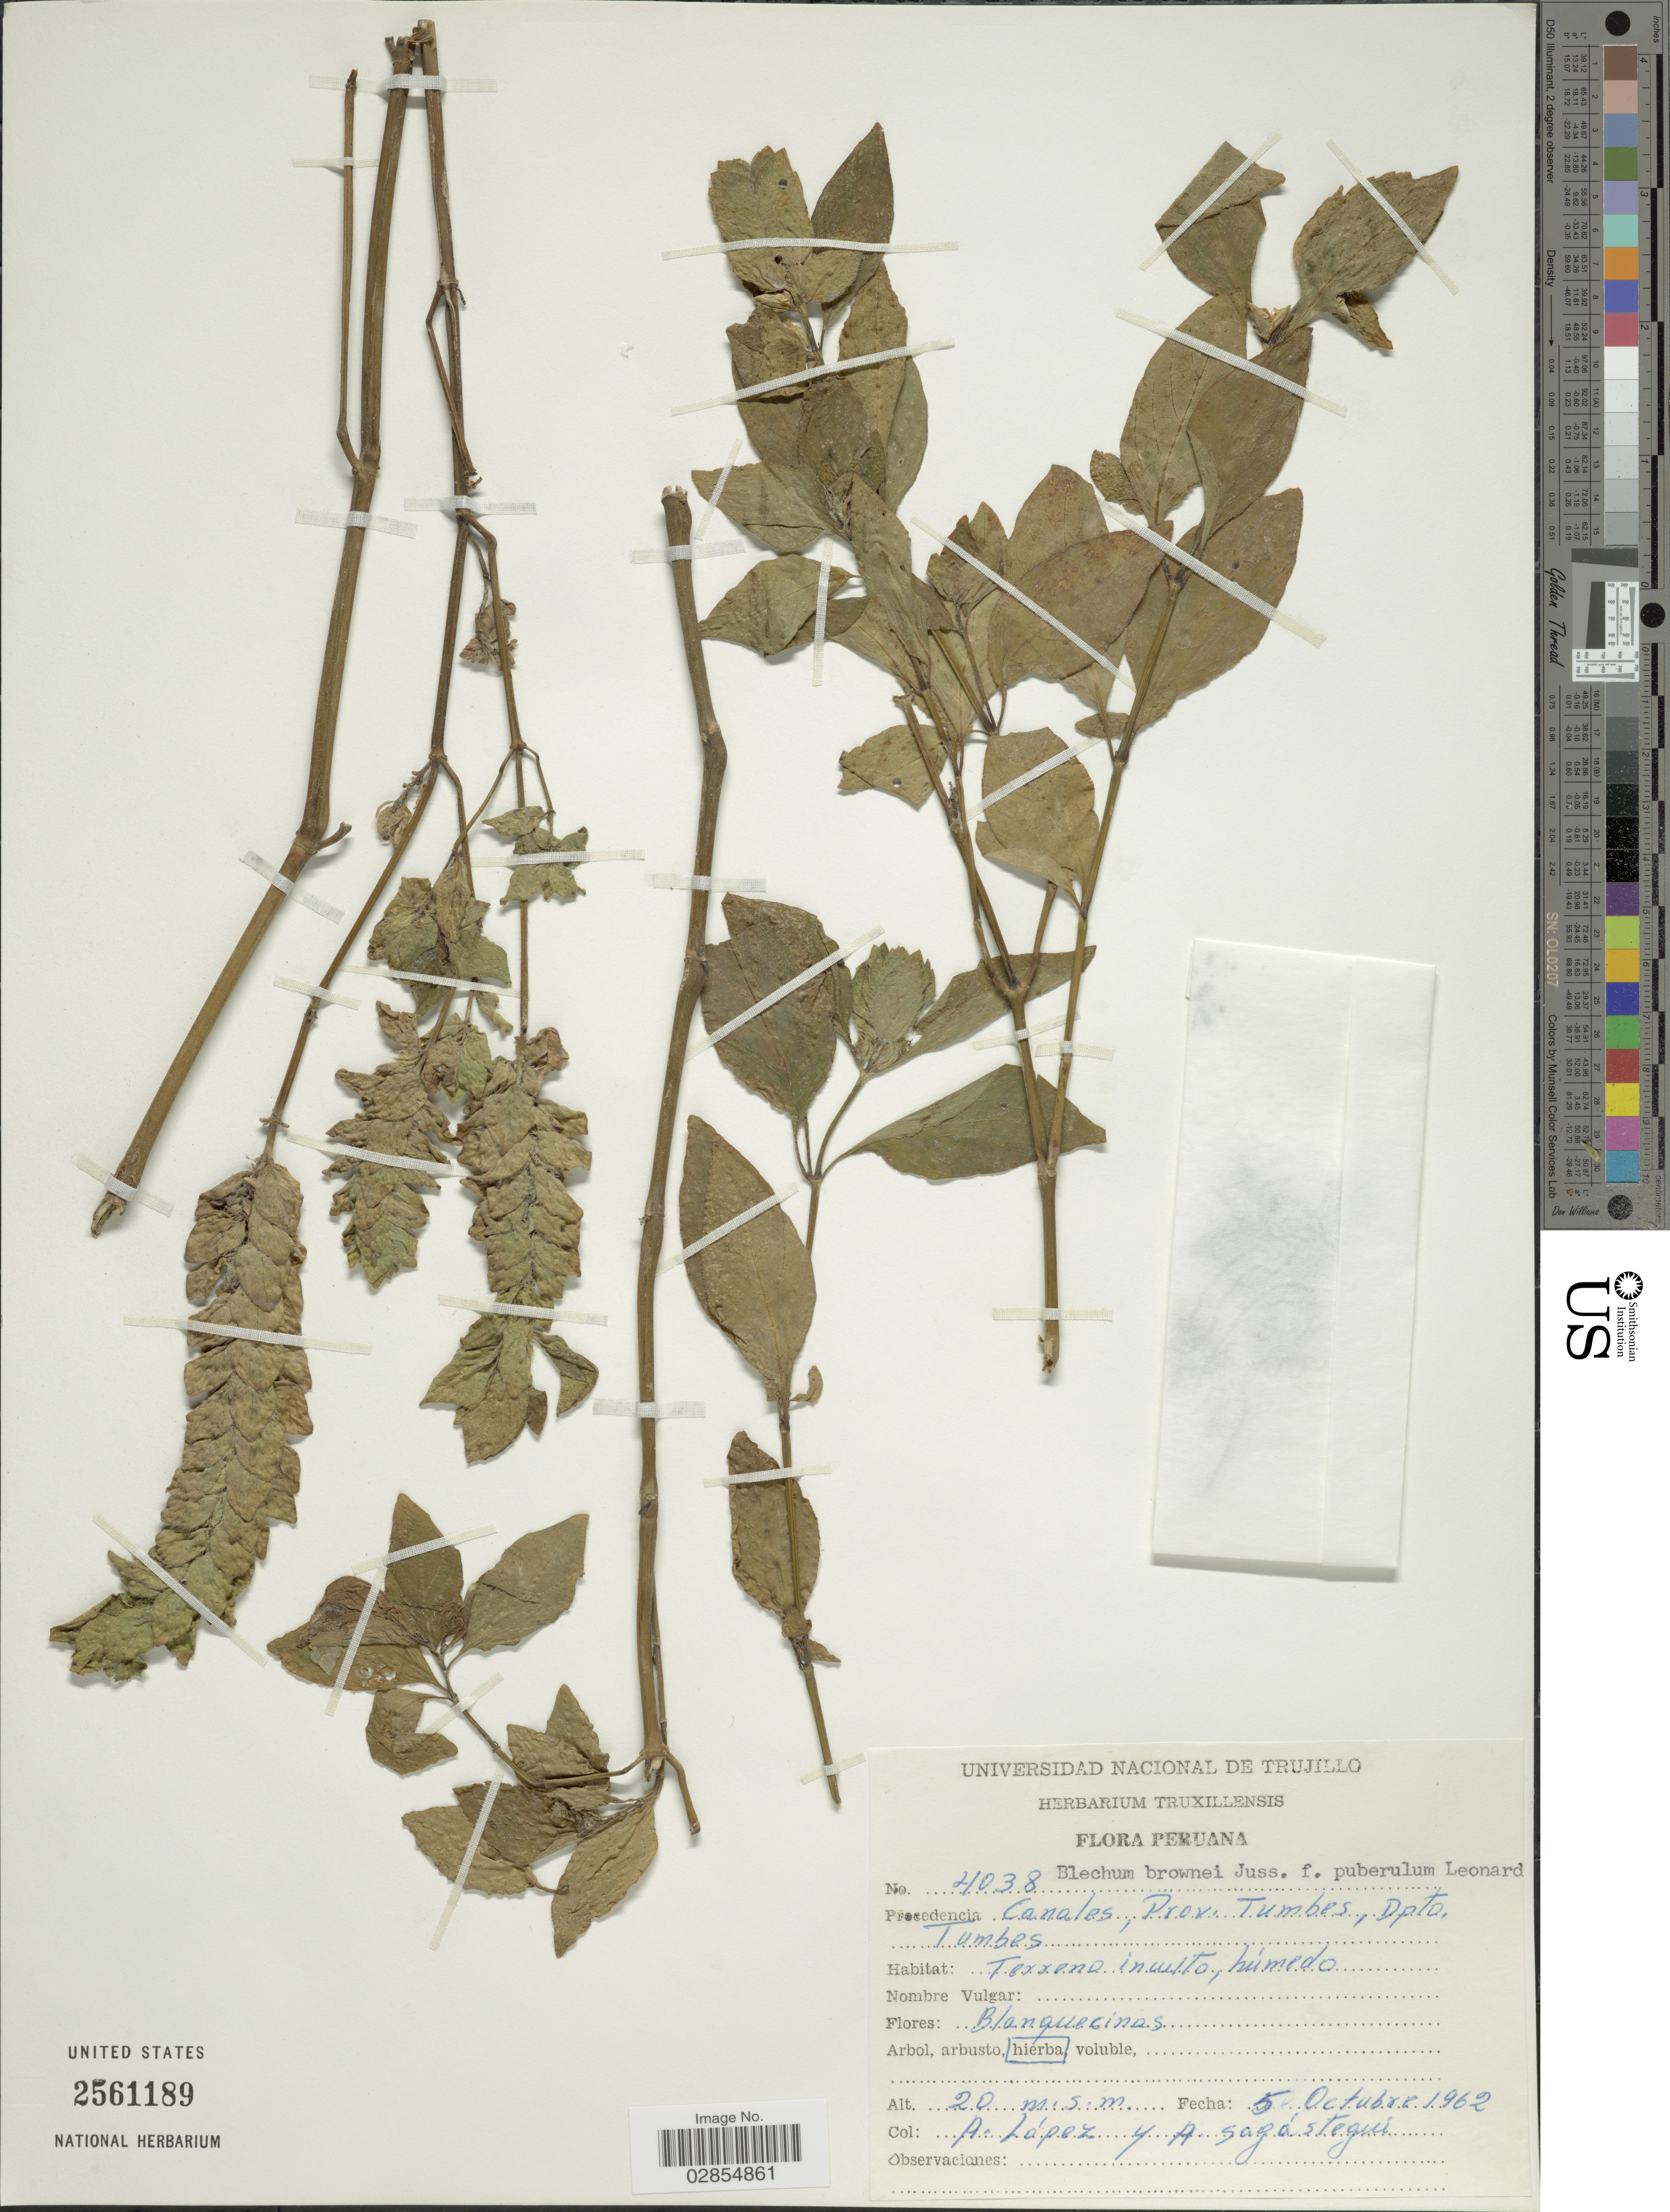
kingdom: Plantae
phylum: Tracheophyta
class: Magnoliopsida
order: Lamiales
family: Acanthaceae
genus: Blechum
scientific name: Blechum brownei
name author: Juss.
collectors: A. López & A. Sagastegui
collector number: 4038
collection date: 1962-10-05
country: Peru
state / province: Tumbes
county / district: Tumbes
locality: Canales, Prov. Tumbes, Dpto. Tumbes.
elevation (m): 20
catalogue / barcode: US 2561189